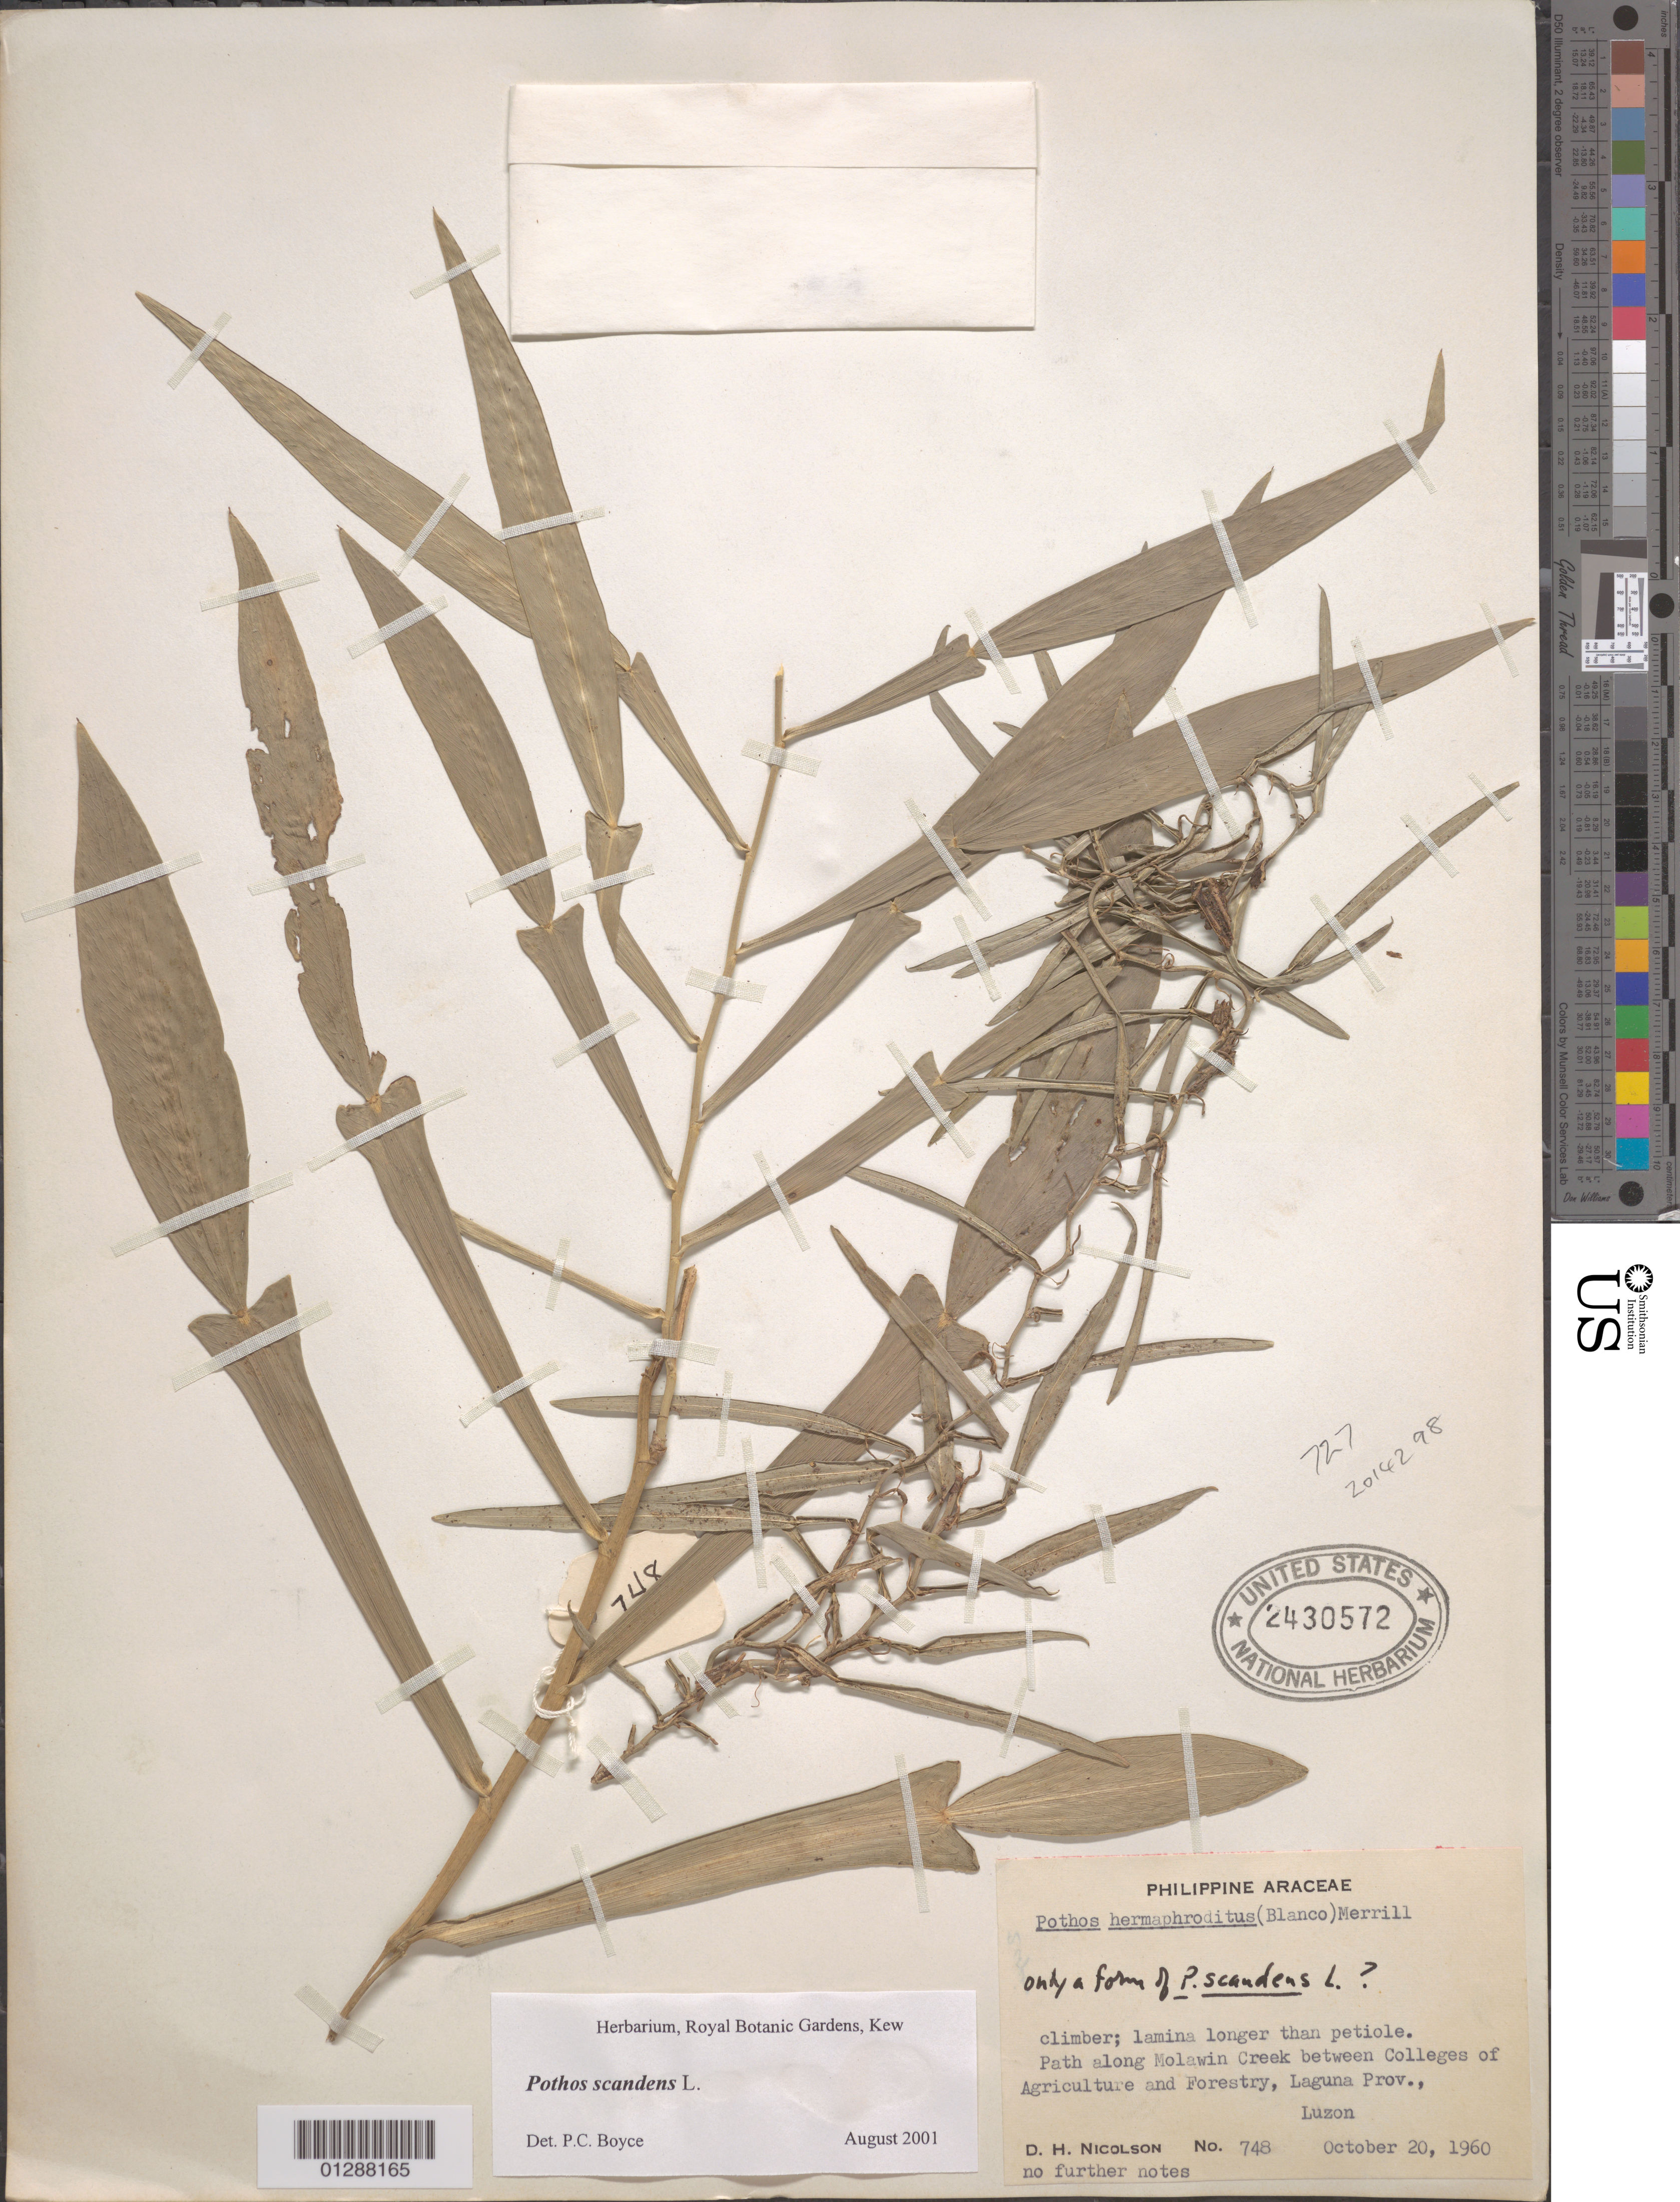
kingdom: Plantae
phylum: Tracheophyta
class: Liliopsida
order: Alismatales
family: Araceae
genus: Pothos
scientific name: Pothos scandens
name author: L.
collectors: D. H. Nicolson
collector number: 748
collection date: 1960-10-20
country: Philippines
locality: Path along Molawin Creek between Colleges of Agriculture and Forestry, Laguna Prov., Luzon.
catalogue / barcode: US 2430572